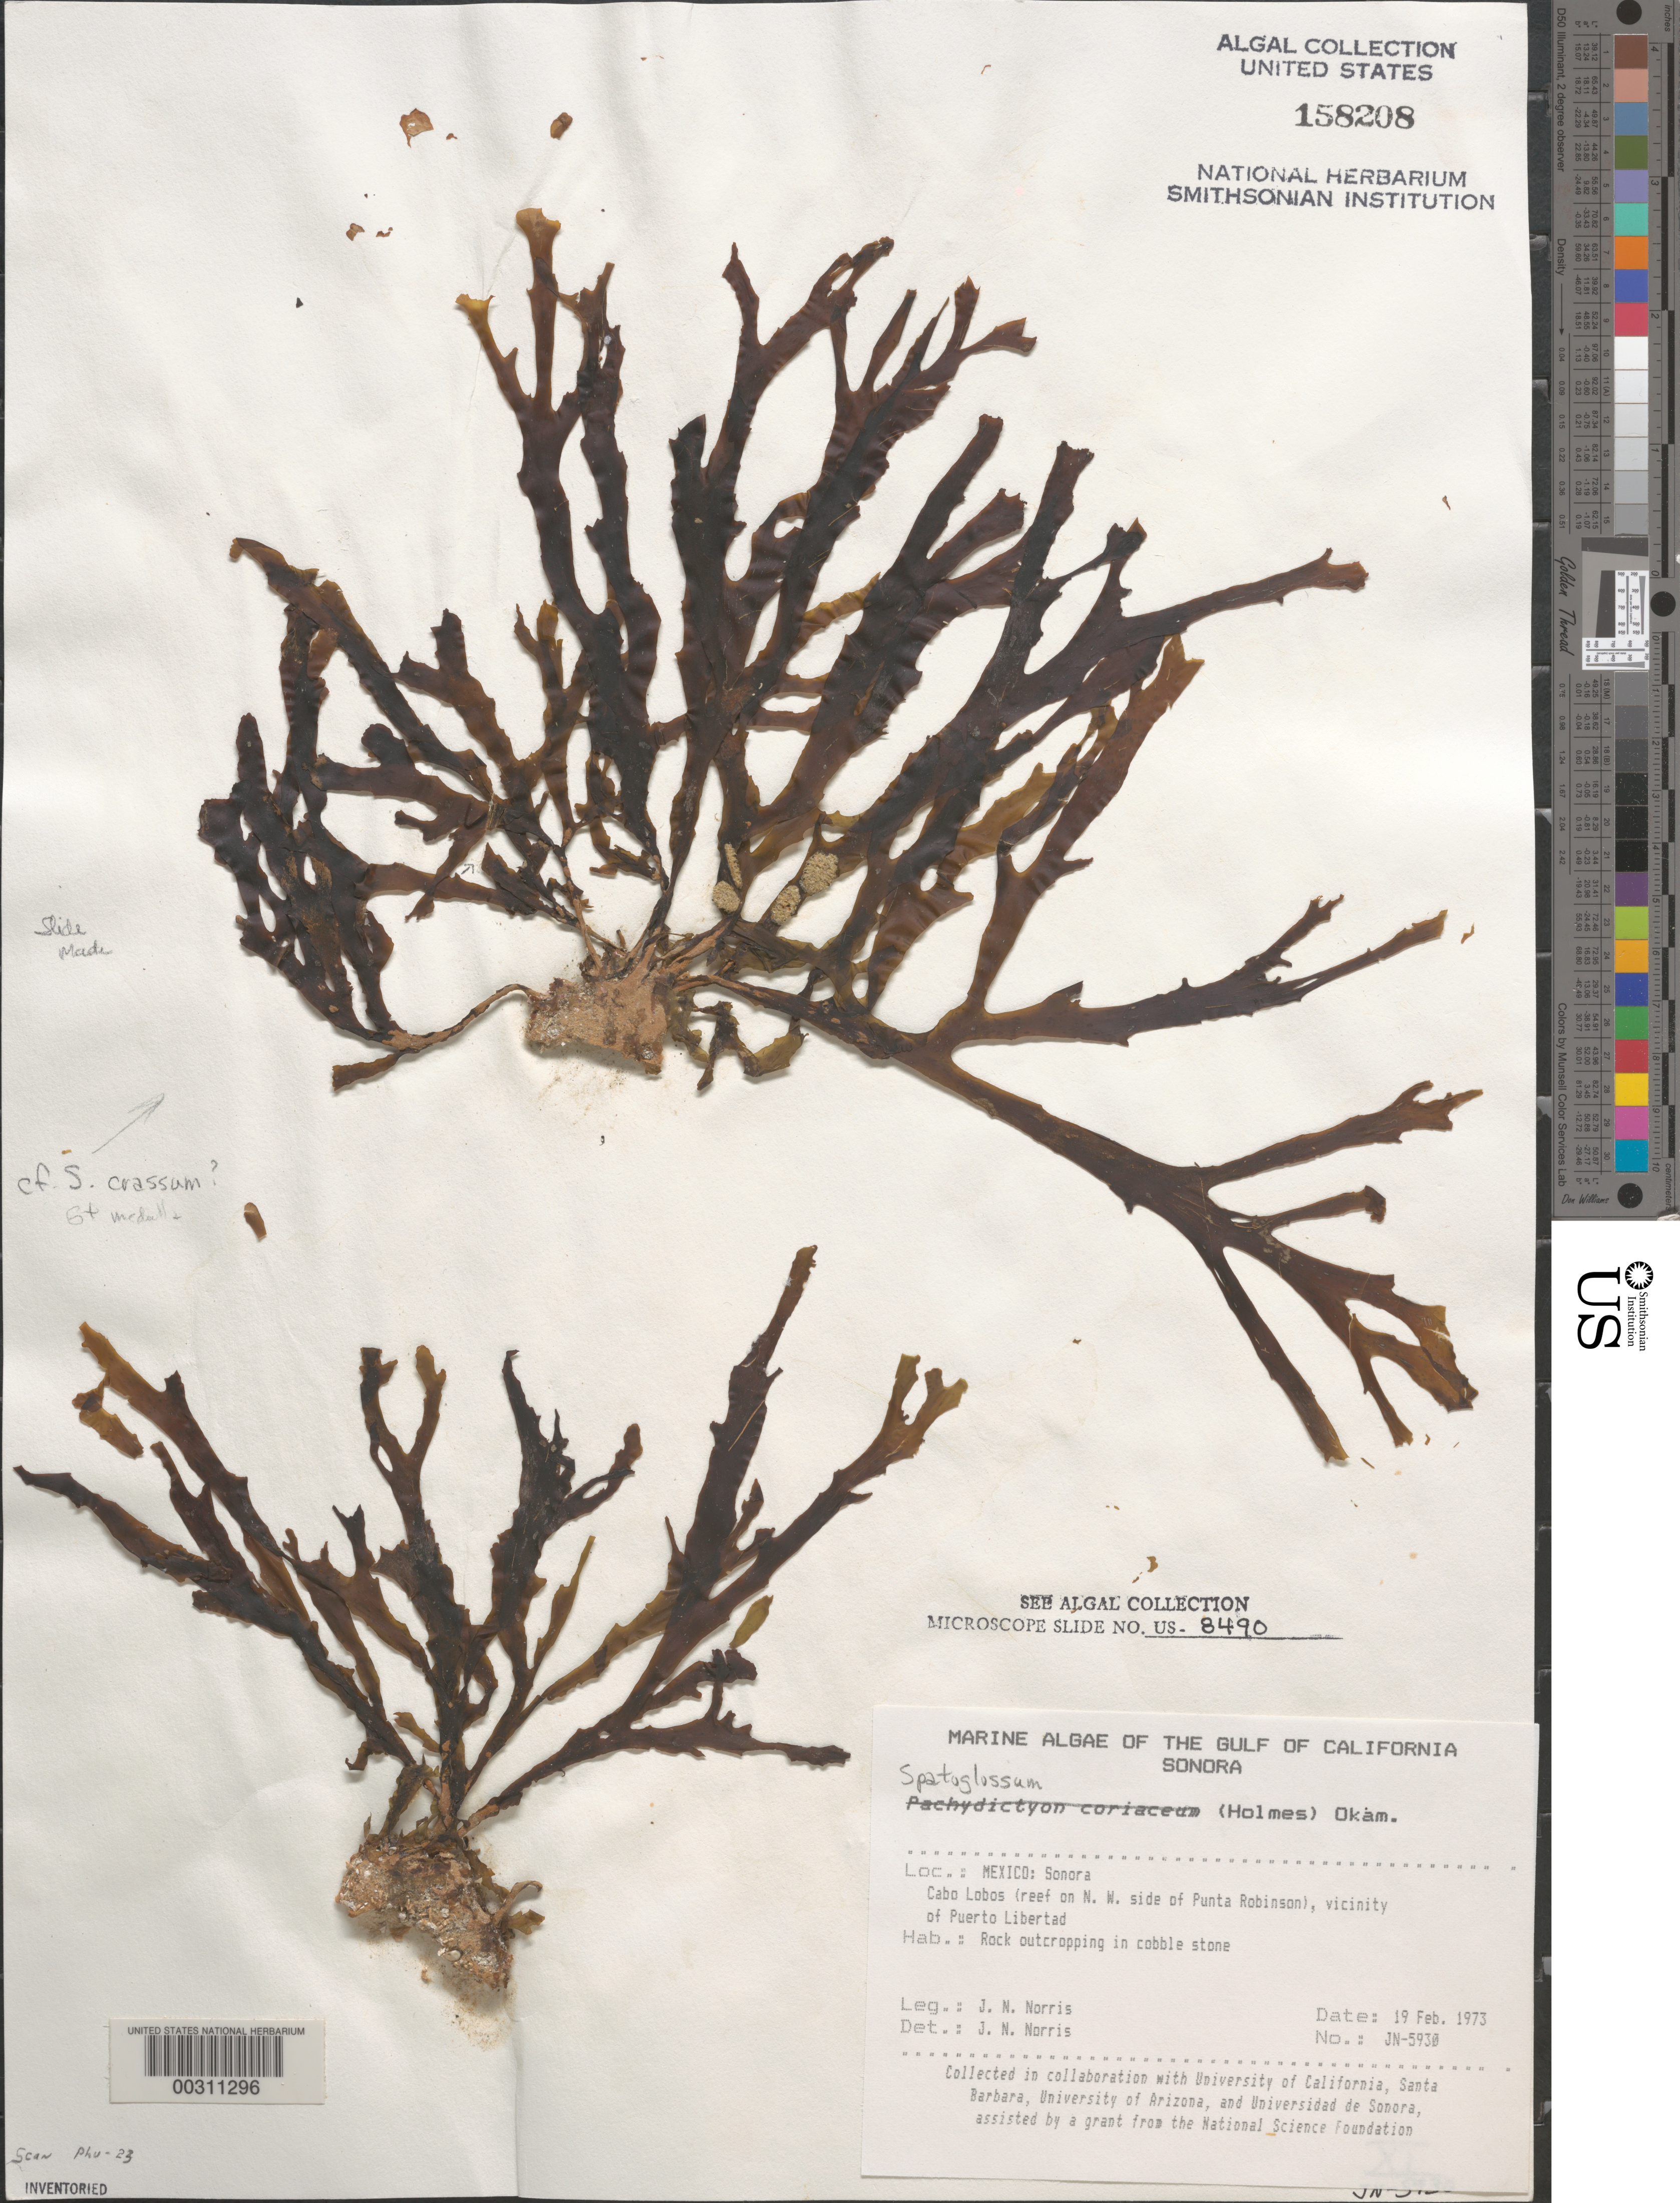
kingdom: Chromista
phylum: Ochrophyta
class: Phaeophyceae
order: Dictyotales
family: Dictyotaceae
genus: Spatoglossum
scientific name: Spatoglossum sp.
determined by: Norris, James N.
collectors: J. N. Norris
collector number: JN-5930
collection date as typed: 19 Feb 1973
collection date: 1973-02-19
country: Mexico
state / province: Sonora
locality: Cabo Lobos, Punta Robinson, Puerto Libertad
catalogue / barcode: US 158208